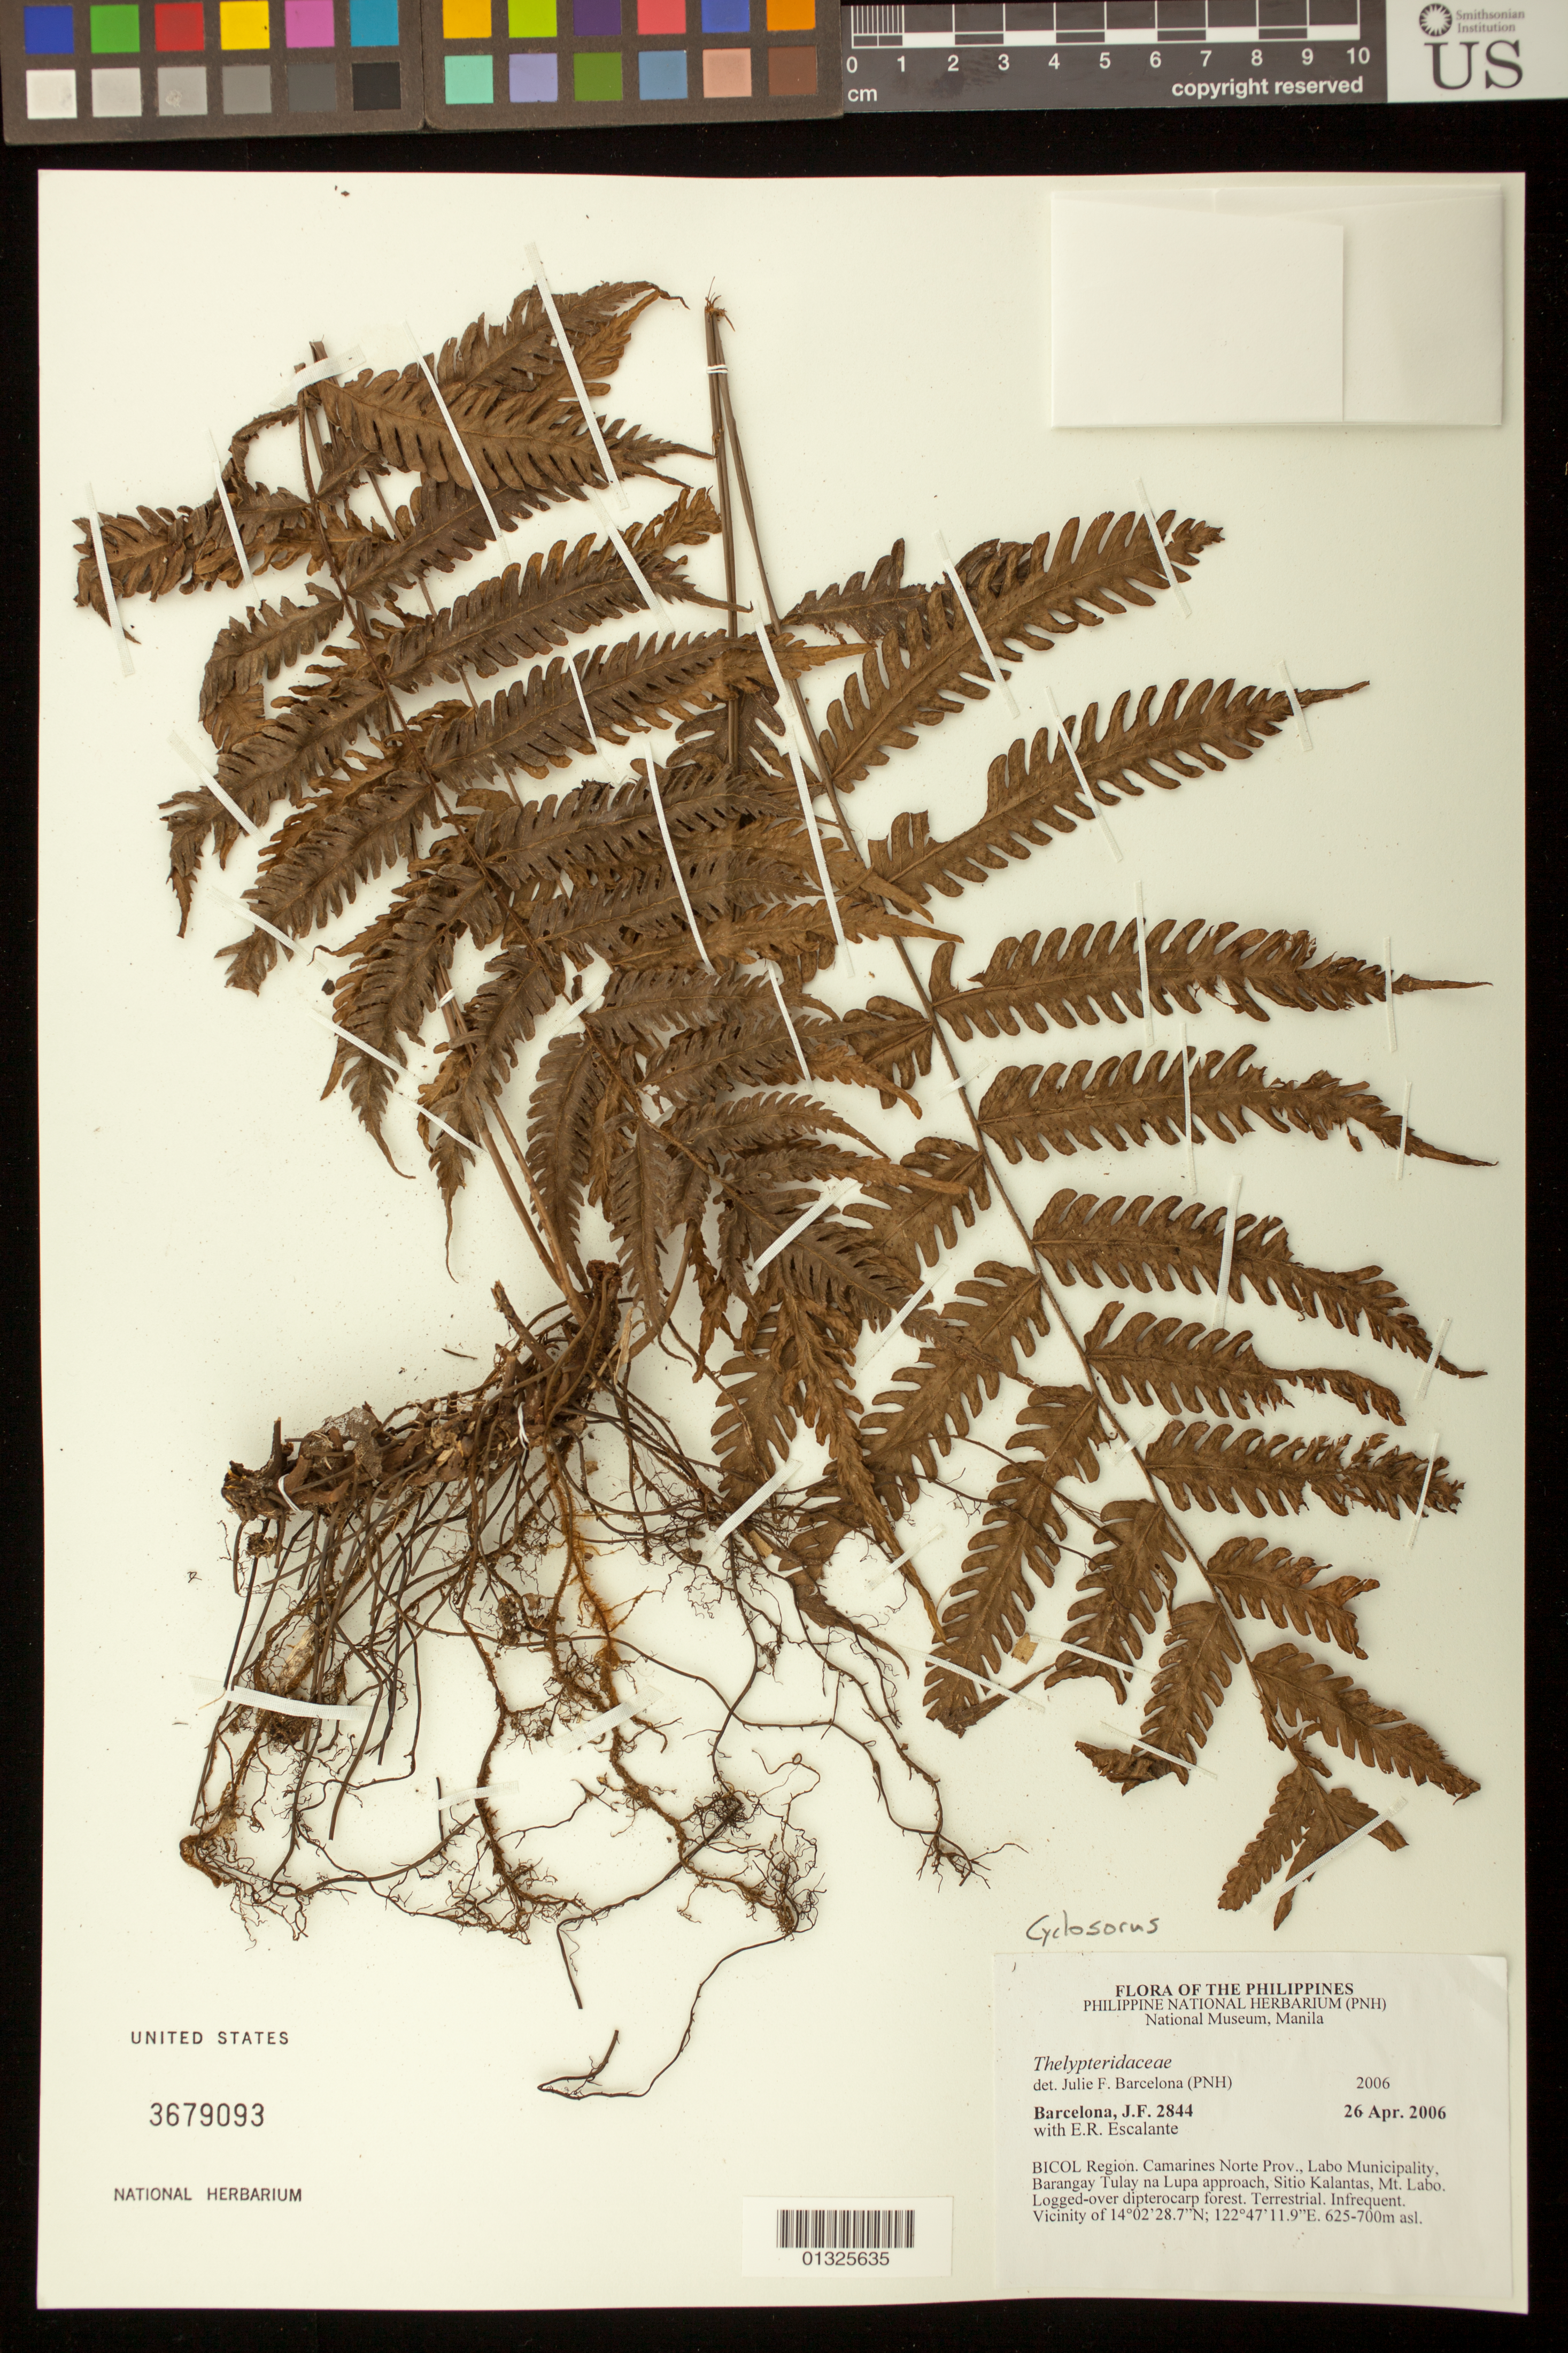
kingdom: Plantae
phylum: Tracheophyta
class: Polypodiopsida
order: Polypodiales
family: Thelypteridaceae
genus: Cyclosorus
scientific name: Cyclosorus sp.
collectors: J. F. Barcelona & E. Escalante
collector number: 2844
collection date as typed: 26 Apr 2006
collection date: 2006-04-26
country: Philippines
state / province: Bicol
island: Luzon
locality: Bicol Region. Camarines Norte Prov., Labo Municipality, Barangay Tulay na Lupa approach, Sitio Kalantas, Mt. Labo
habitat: Logged-over dipterocarp forest.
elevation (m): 625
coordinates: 14 02 28.7 N, 122 47 11.9 E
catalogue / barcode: US 3679093